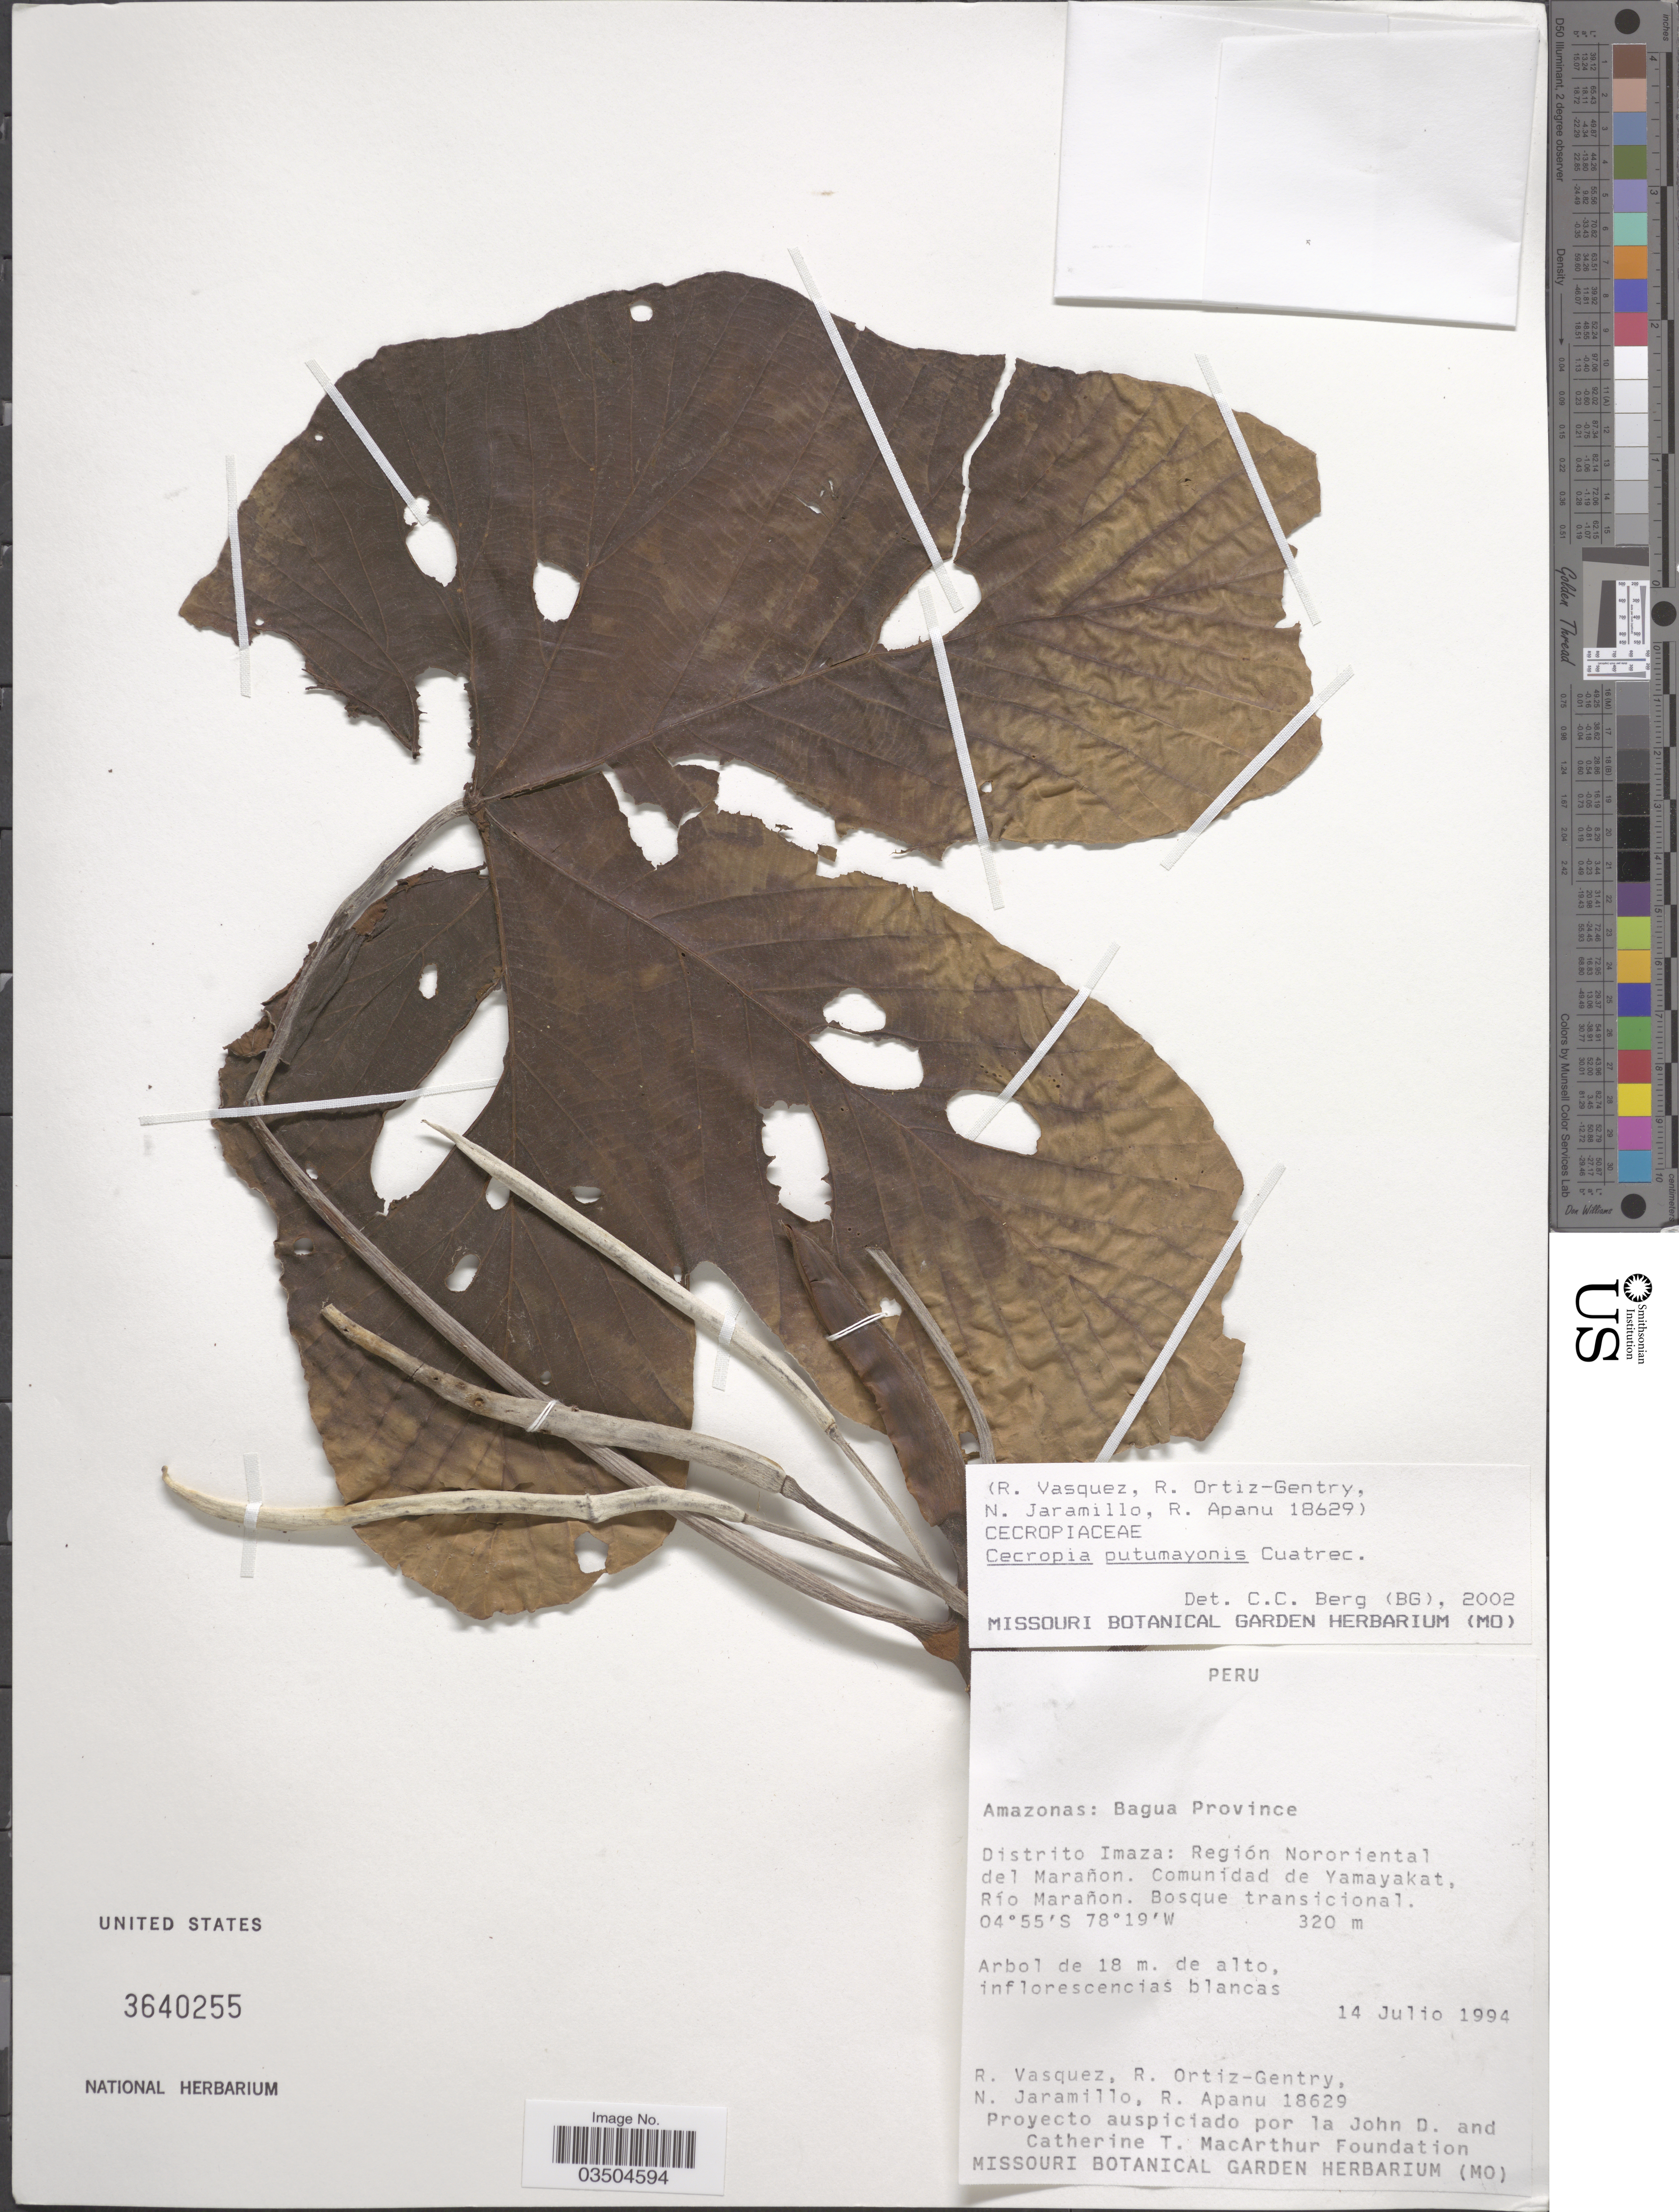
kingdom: Plantae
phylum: Tracheophyta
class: Magnoliopsida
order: Rosales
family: Urticaceae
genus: Cecropia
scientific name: Cecropia putumayonis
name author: Cuatrec.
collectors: R. Vásquez, R. Ortiz-Gentry, N. Jaramillo & R. Apanu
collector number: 18629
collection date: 1994-07-14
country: Peru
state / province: Amazonas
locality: Bagua Province. Distrito Imaza: Región Nororiental del Marañon. Comunidad de Yamayakat, Río Marañon.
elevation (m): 320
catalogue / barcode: US 3640255